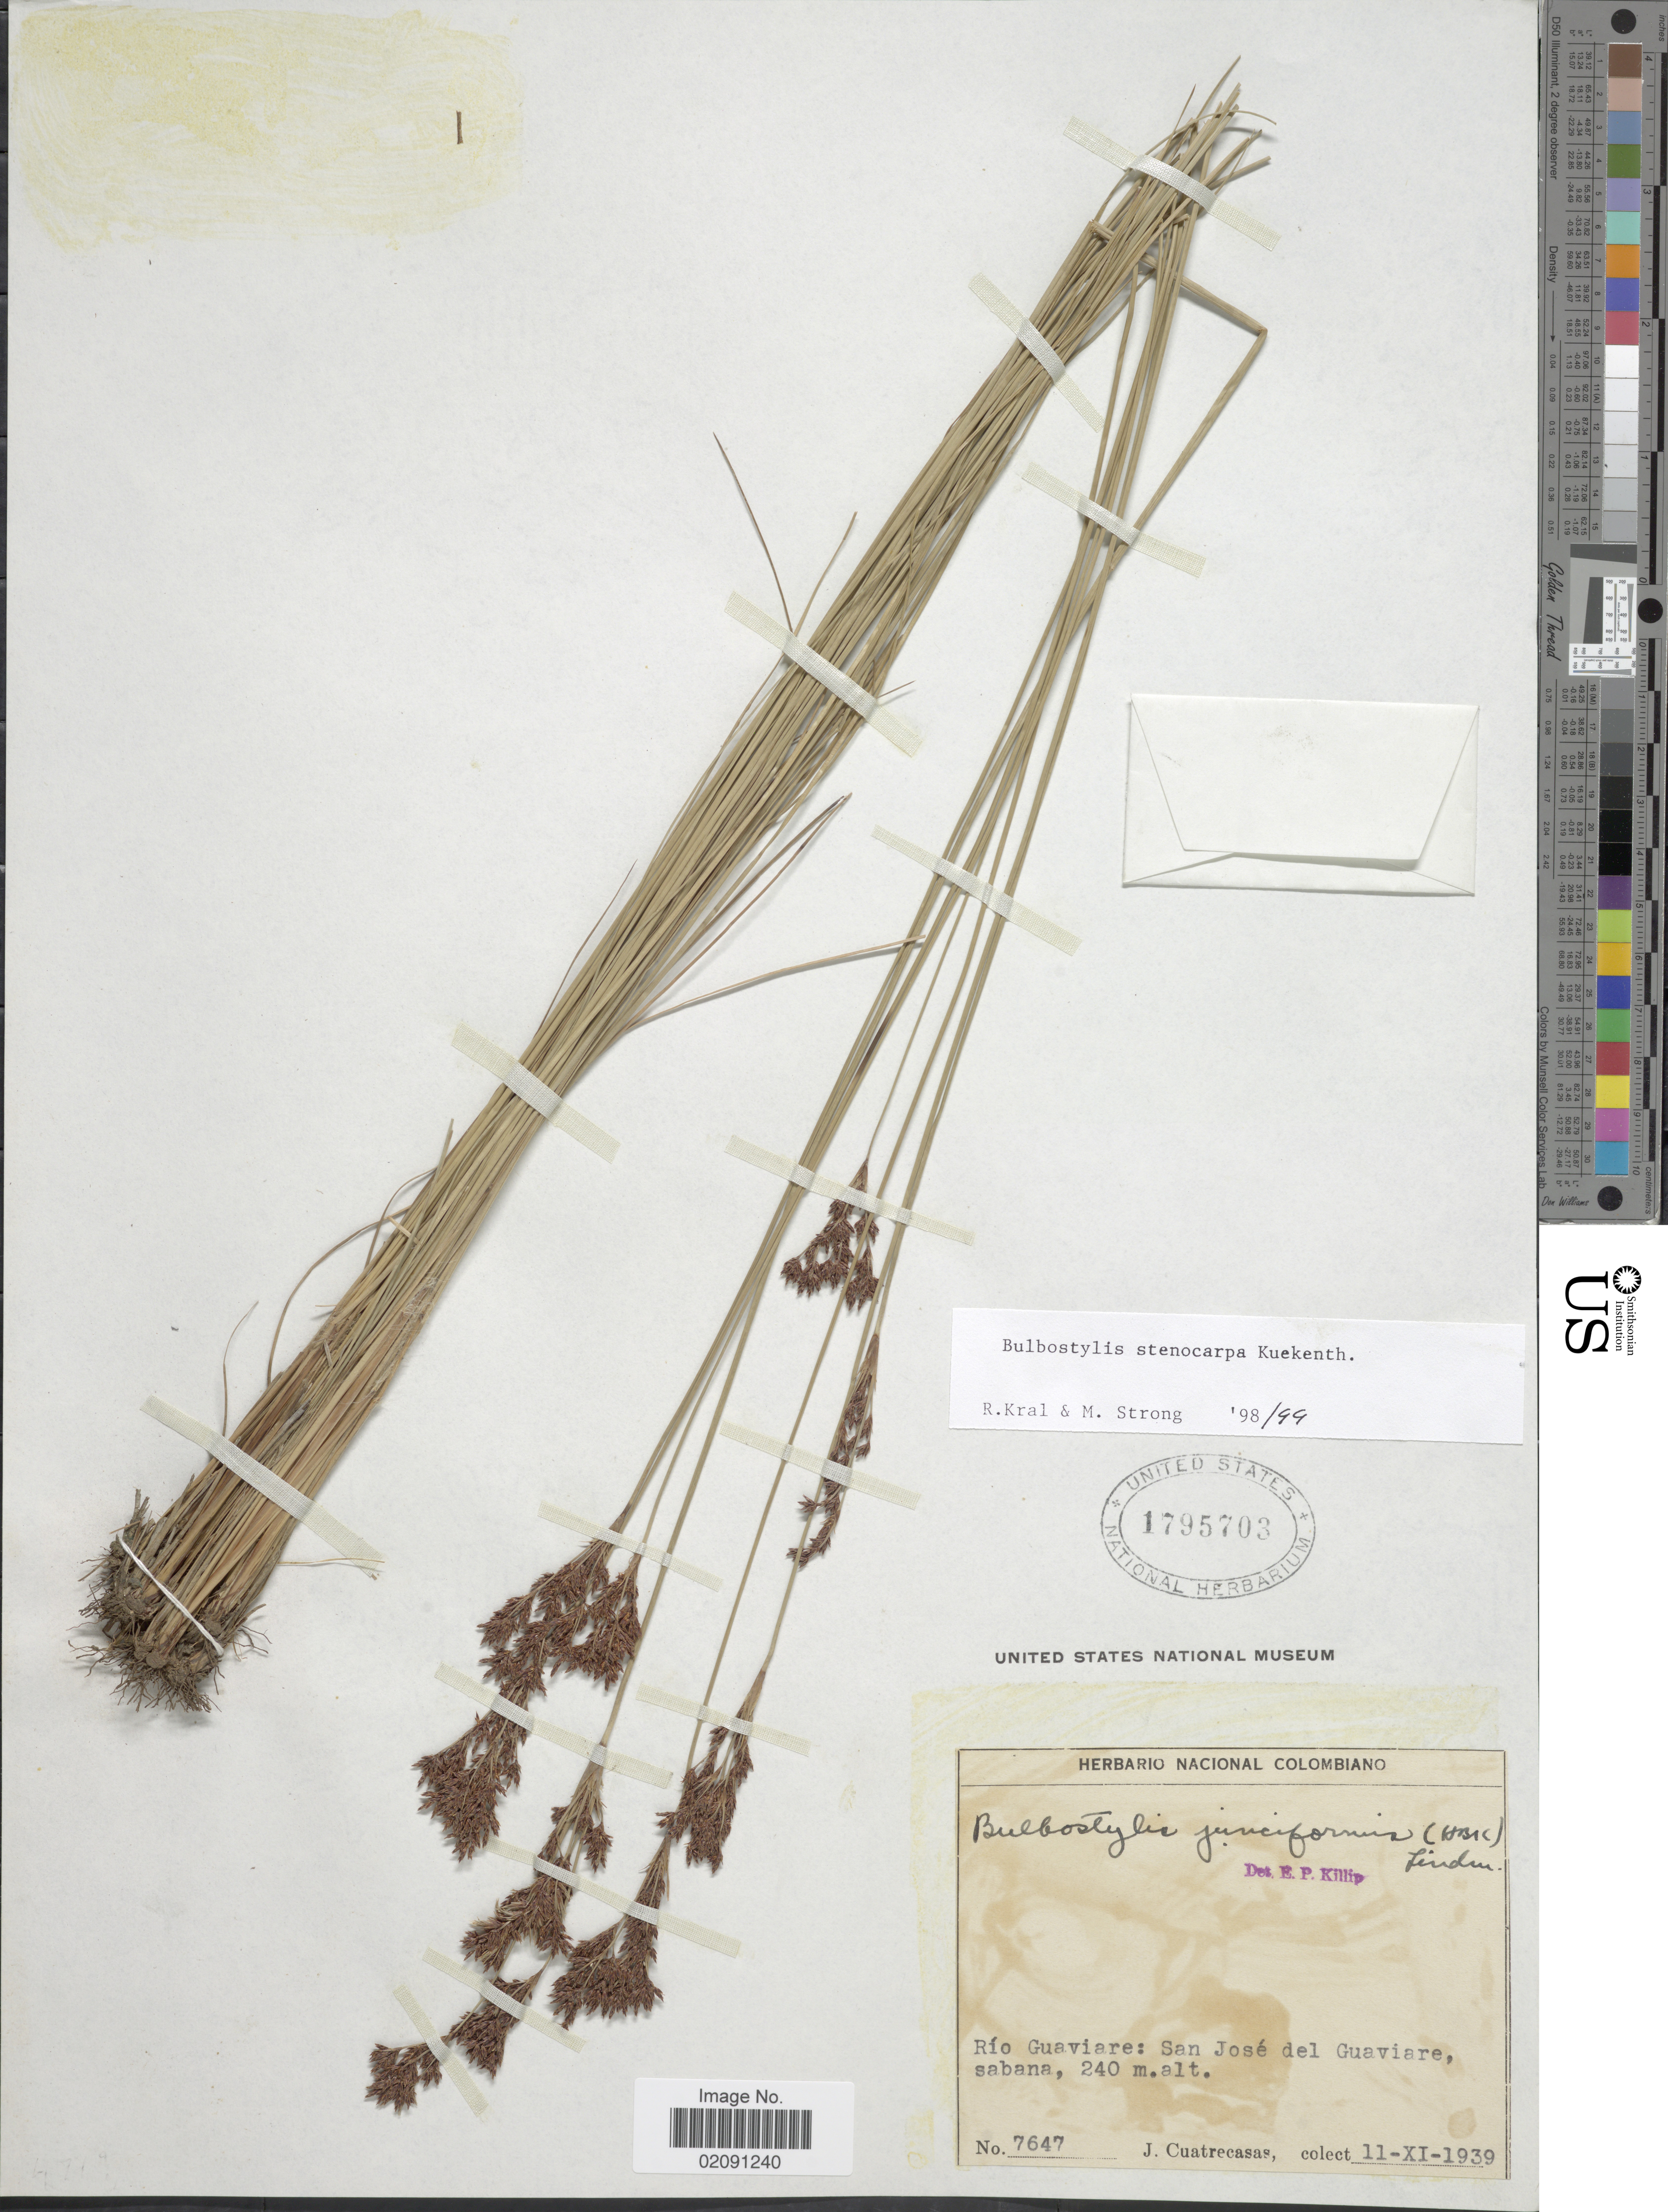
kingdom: Plantae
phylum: Tracheophyta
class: Liliopsida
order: Poales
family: Cyperaceae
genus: Bulbostylis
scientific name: Bulbostylis stenocarpa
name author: Kük.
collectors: J. Cuatrecasas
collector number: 7647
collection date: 1939-11-11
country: Colombia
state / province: Guaviare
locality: Rio Guaviare, San Jose del Guaviare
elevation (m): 240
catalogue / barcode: US 1795703